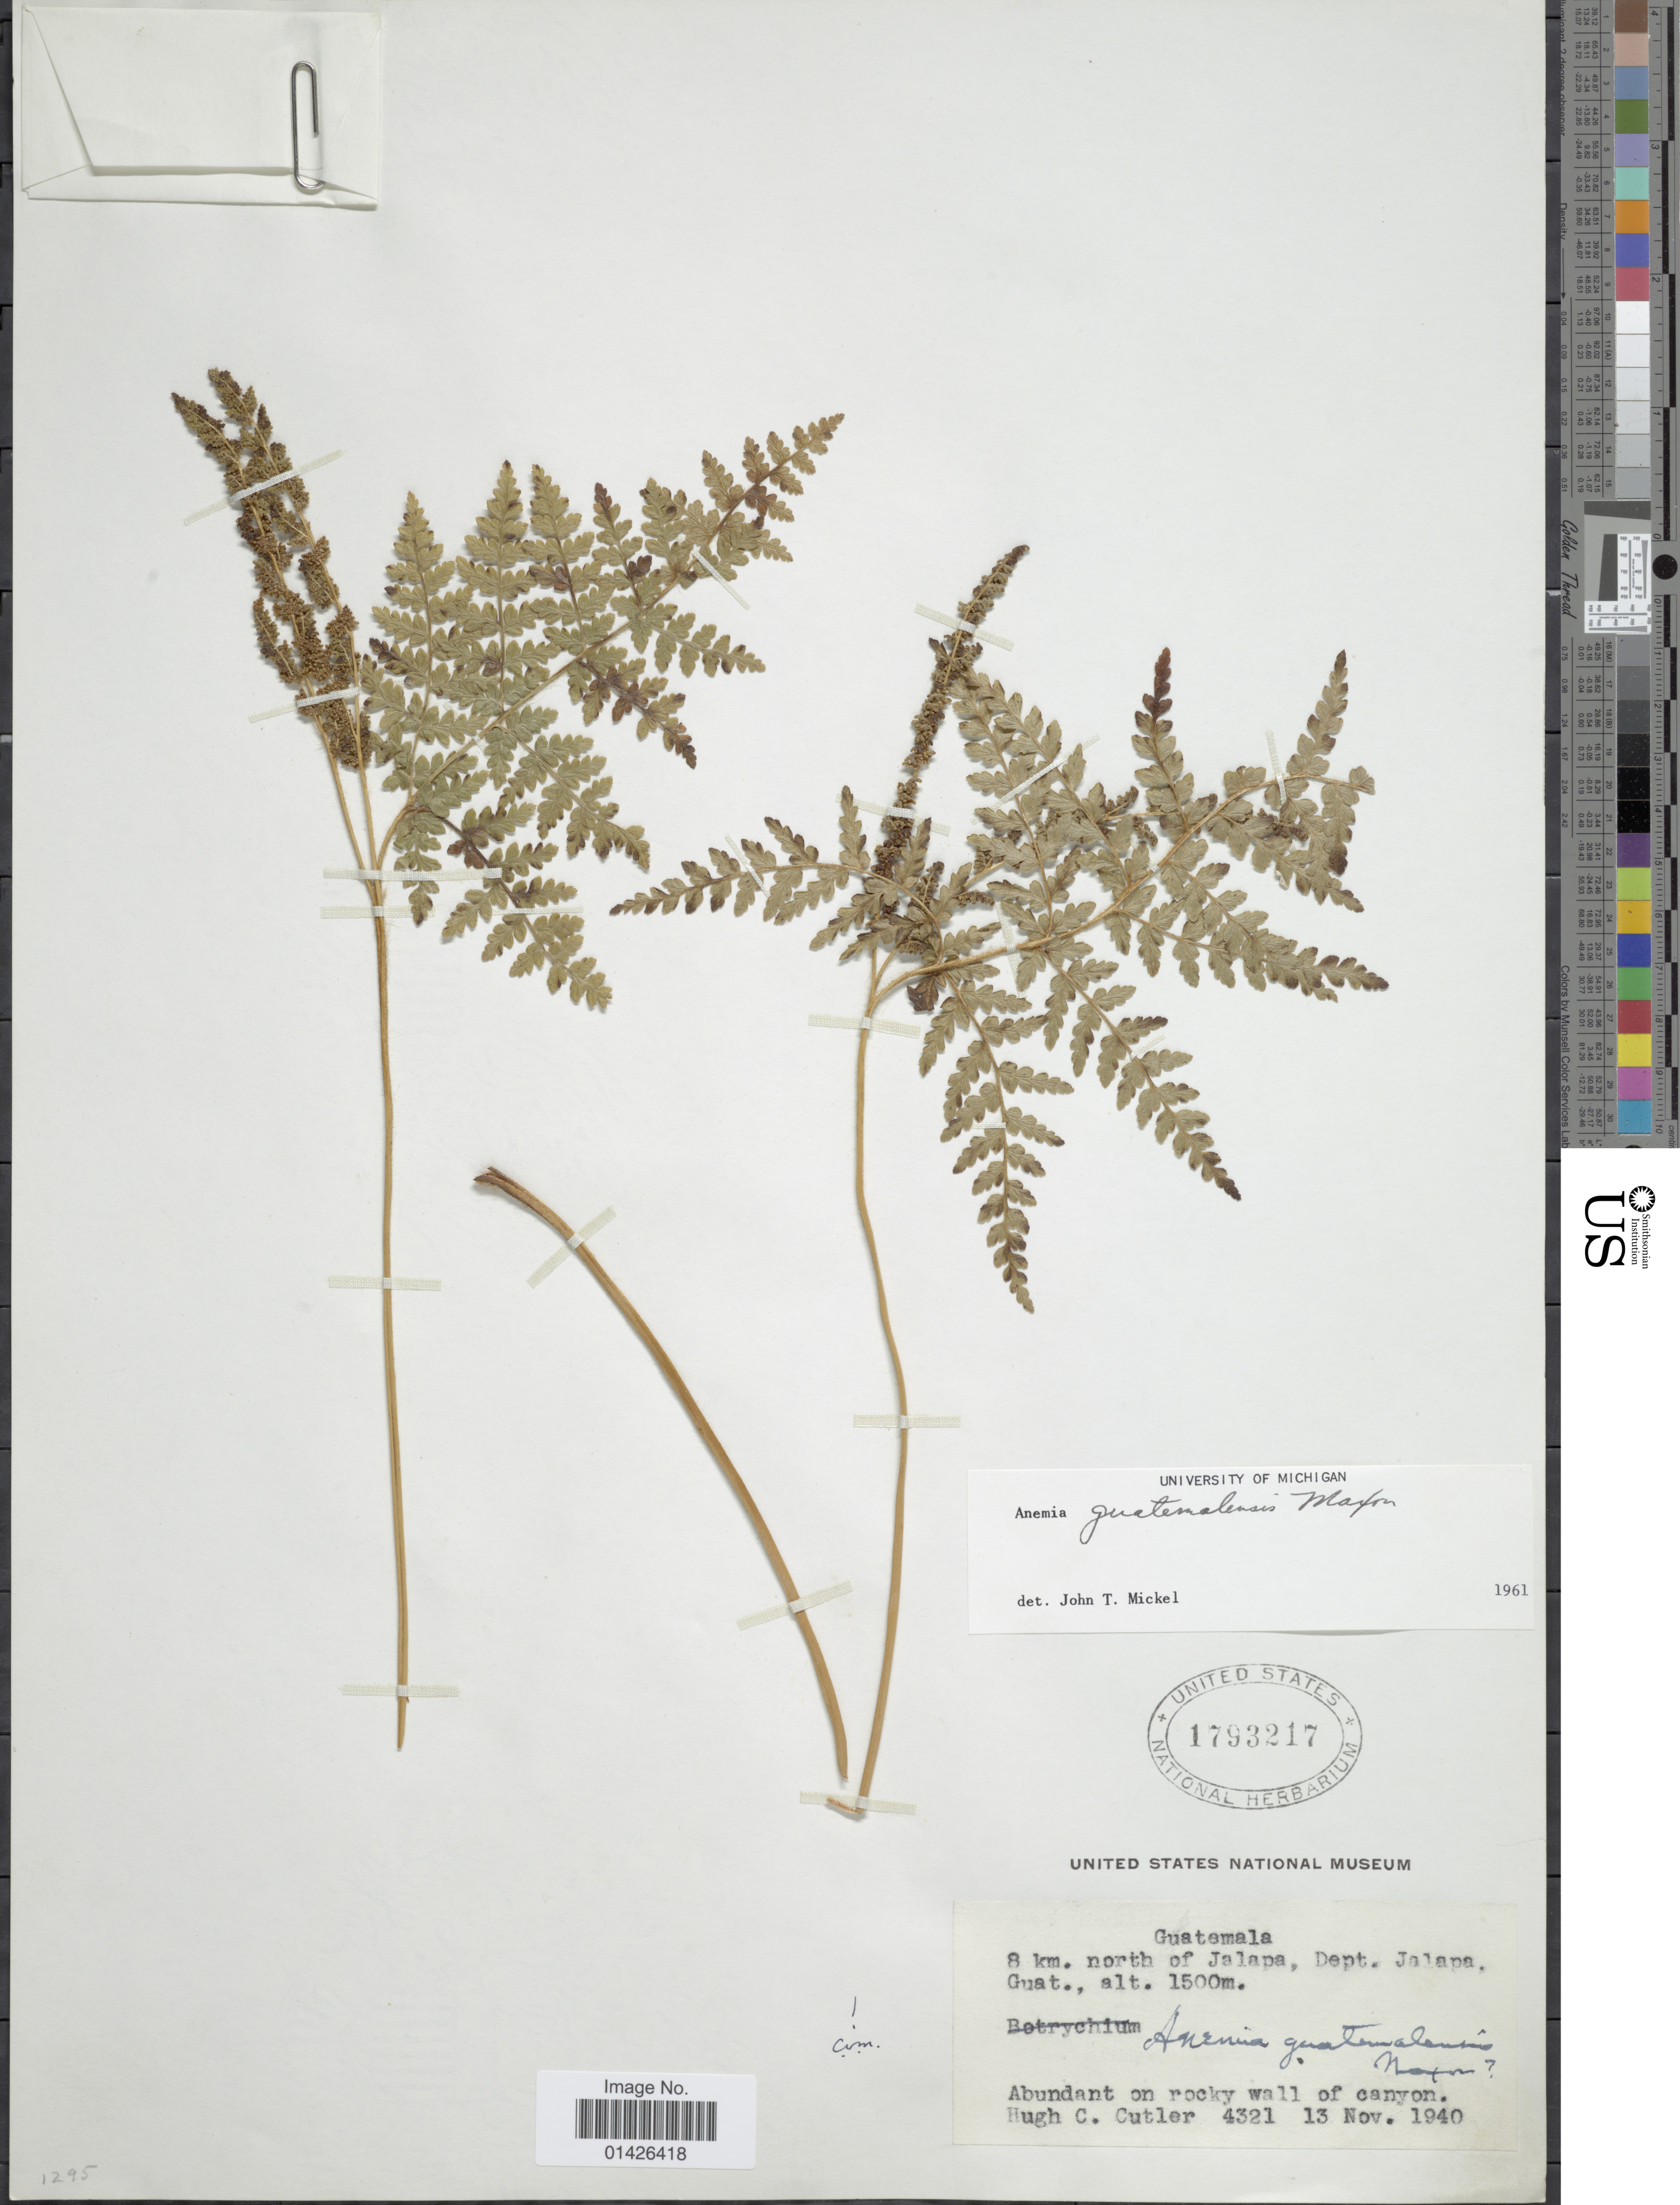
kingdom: Plantae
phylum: Tracheophyta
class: Polypodiopsida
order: Schizaeales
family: Anemiaceae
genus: Anemia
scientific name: Anemia guatemalensis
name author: Maxon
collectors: H. C. Cutler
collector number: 4321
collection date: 1940-11-13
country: Guatemala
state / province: Jalapa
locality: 8 km. north of Jalapa, Dept Jalapa, Guat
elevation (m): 1500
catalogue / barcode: US 1793217